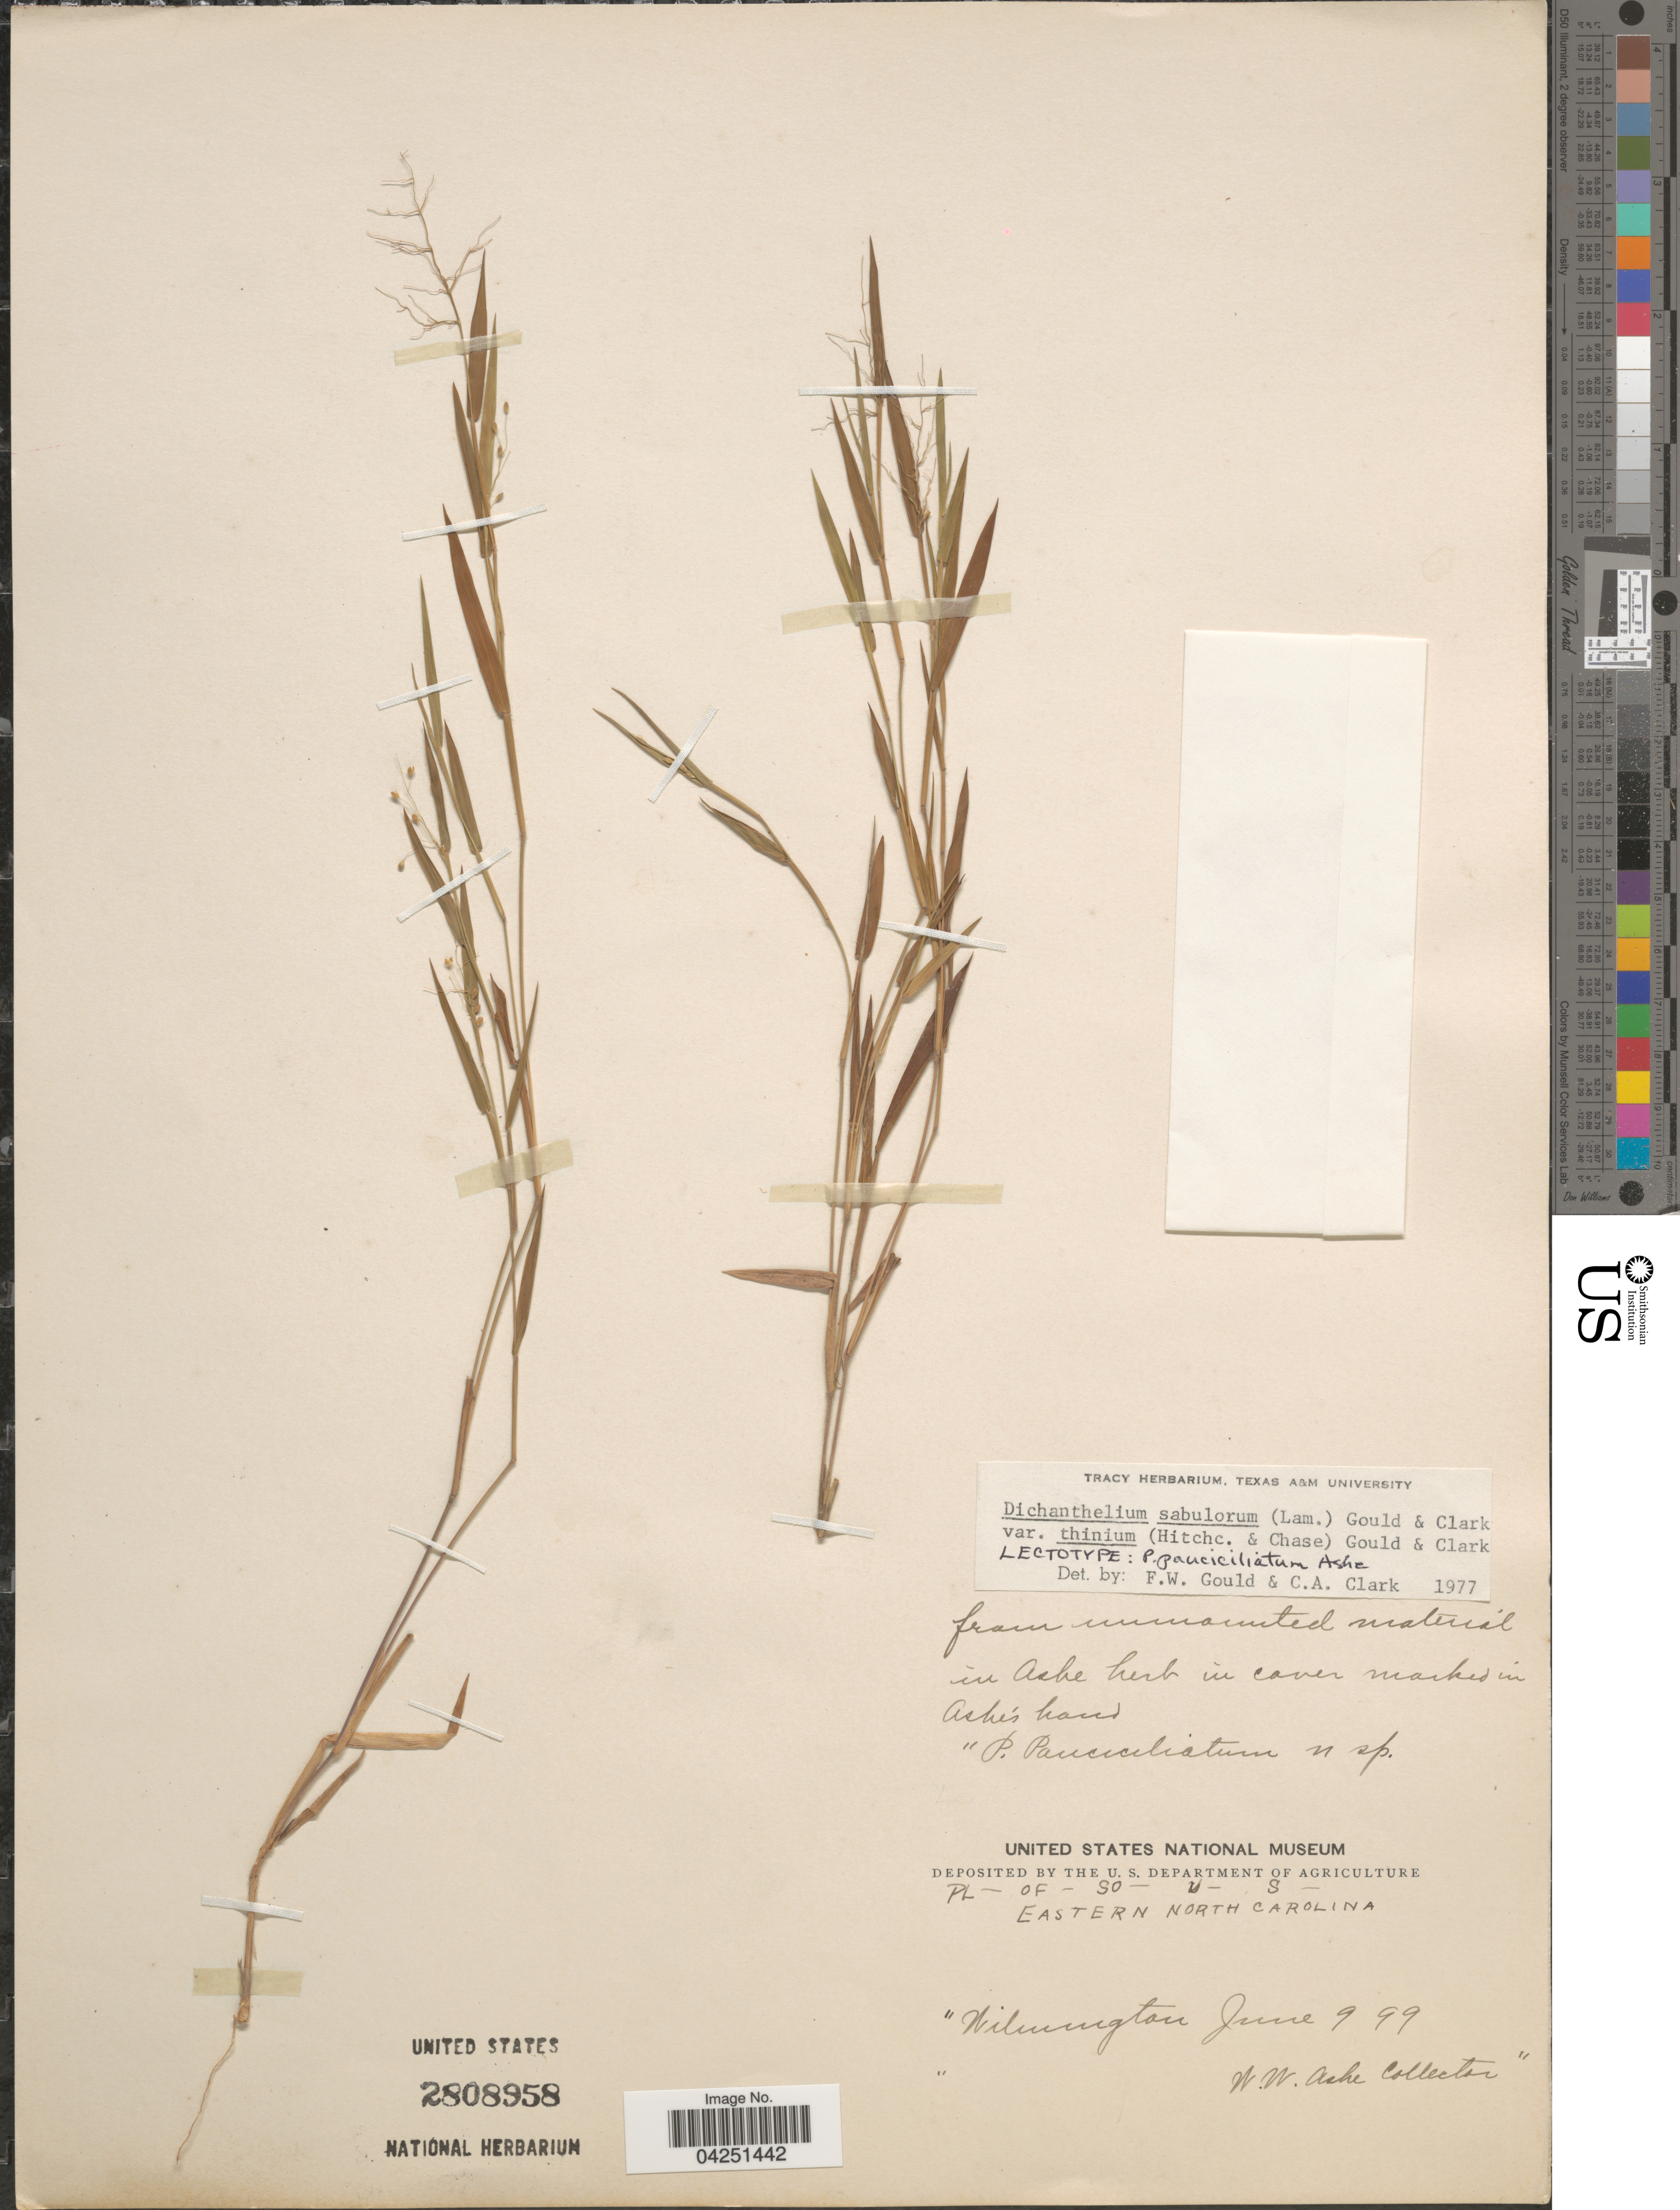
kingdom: Plantae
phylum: Tracheophyta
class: Liliopsida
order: Poales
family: Poaceae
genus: Dichanthelium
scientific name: Dichanthelium acuminatum var. acuminatum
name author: (Sw.) Gould & C.A. Clark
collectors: W. W. Ashe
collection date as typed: Transcribed d/m/y: 9/6/99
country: United States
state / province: North Carolina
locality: PL-OF-SO-U-S-Eastern North Carolina. Wilmington.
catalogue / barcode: US 2808958